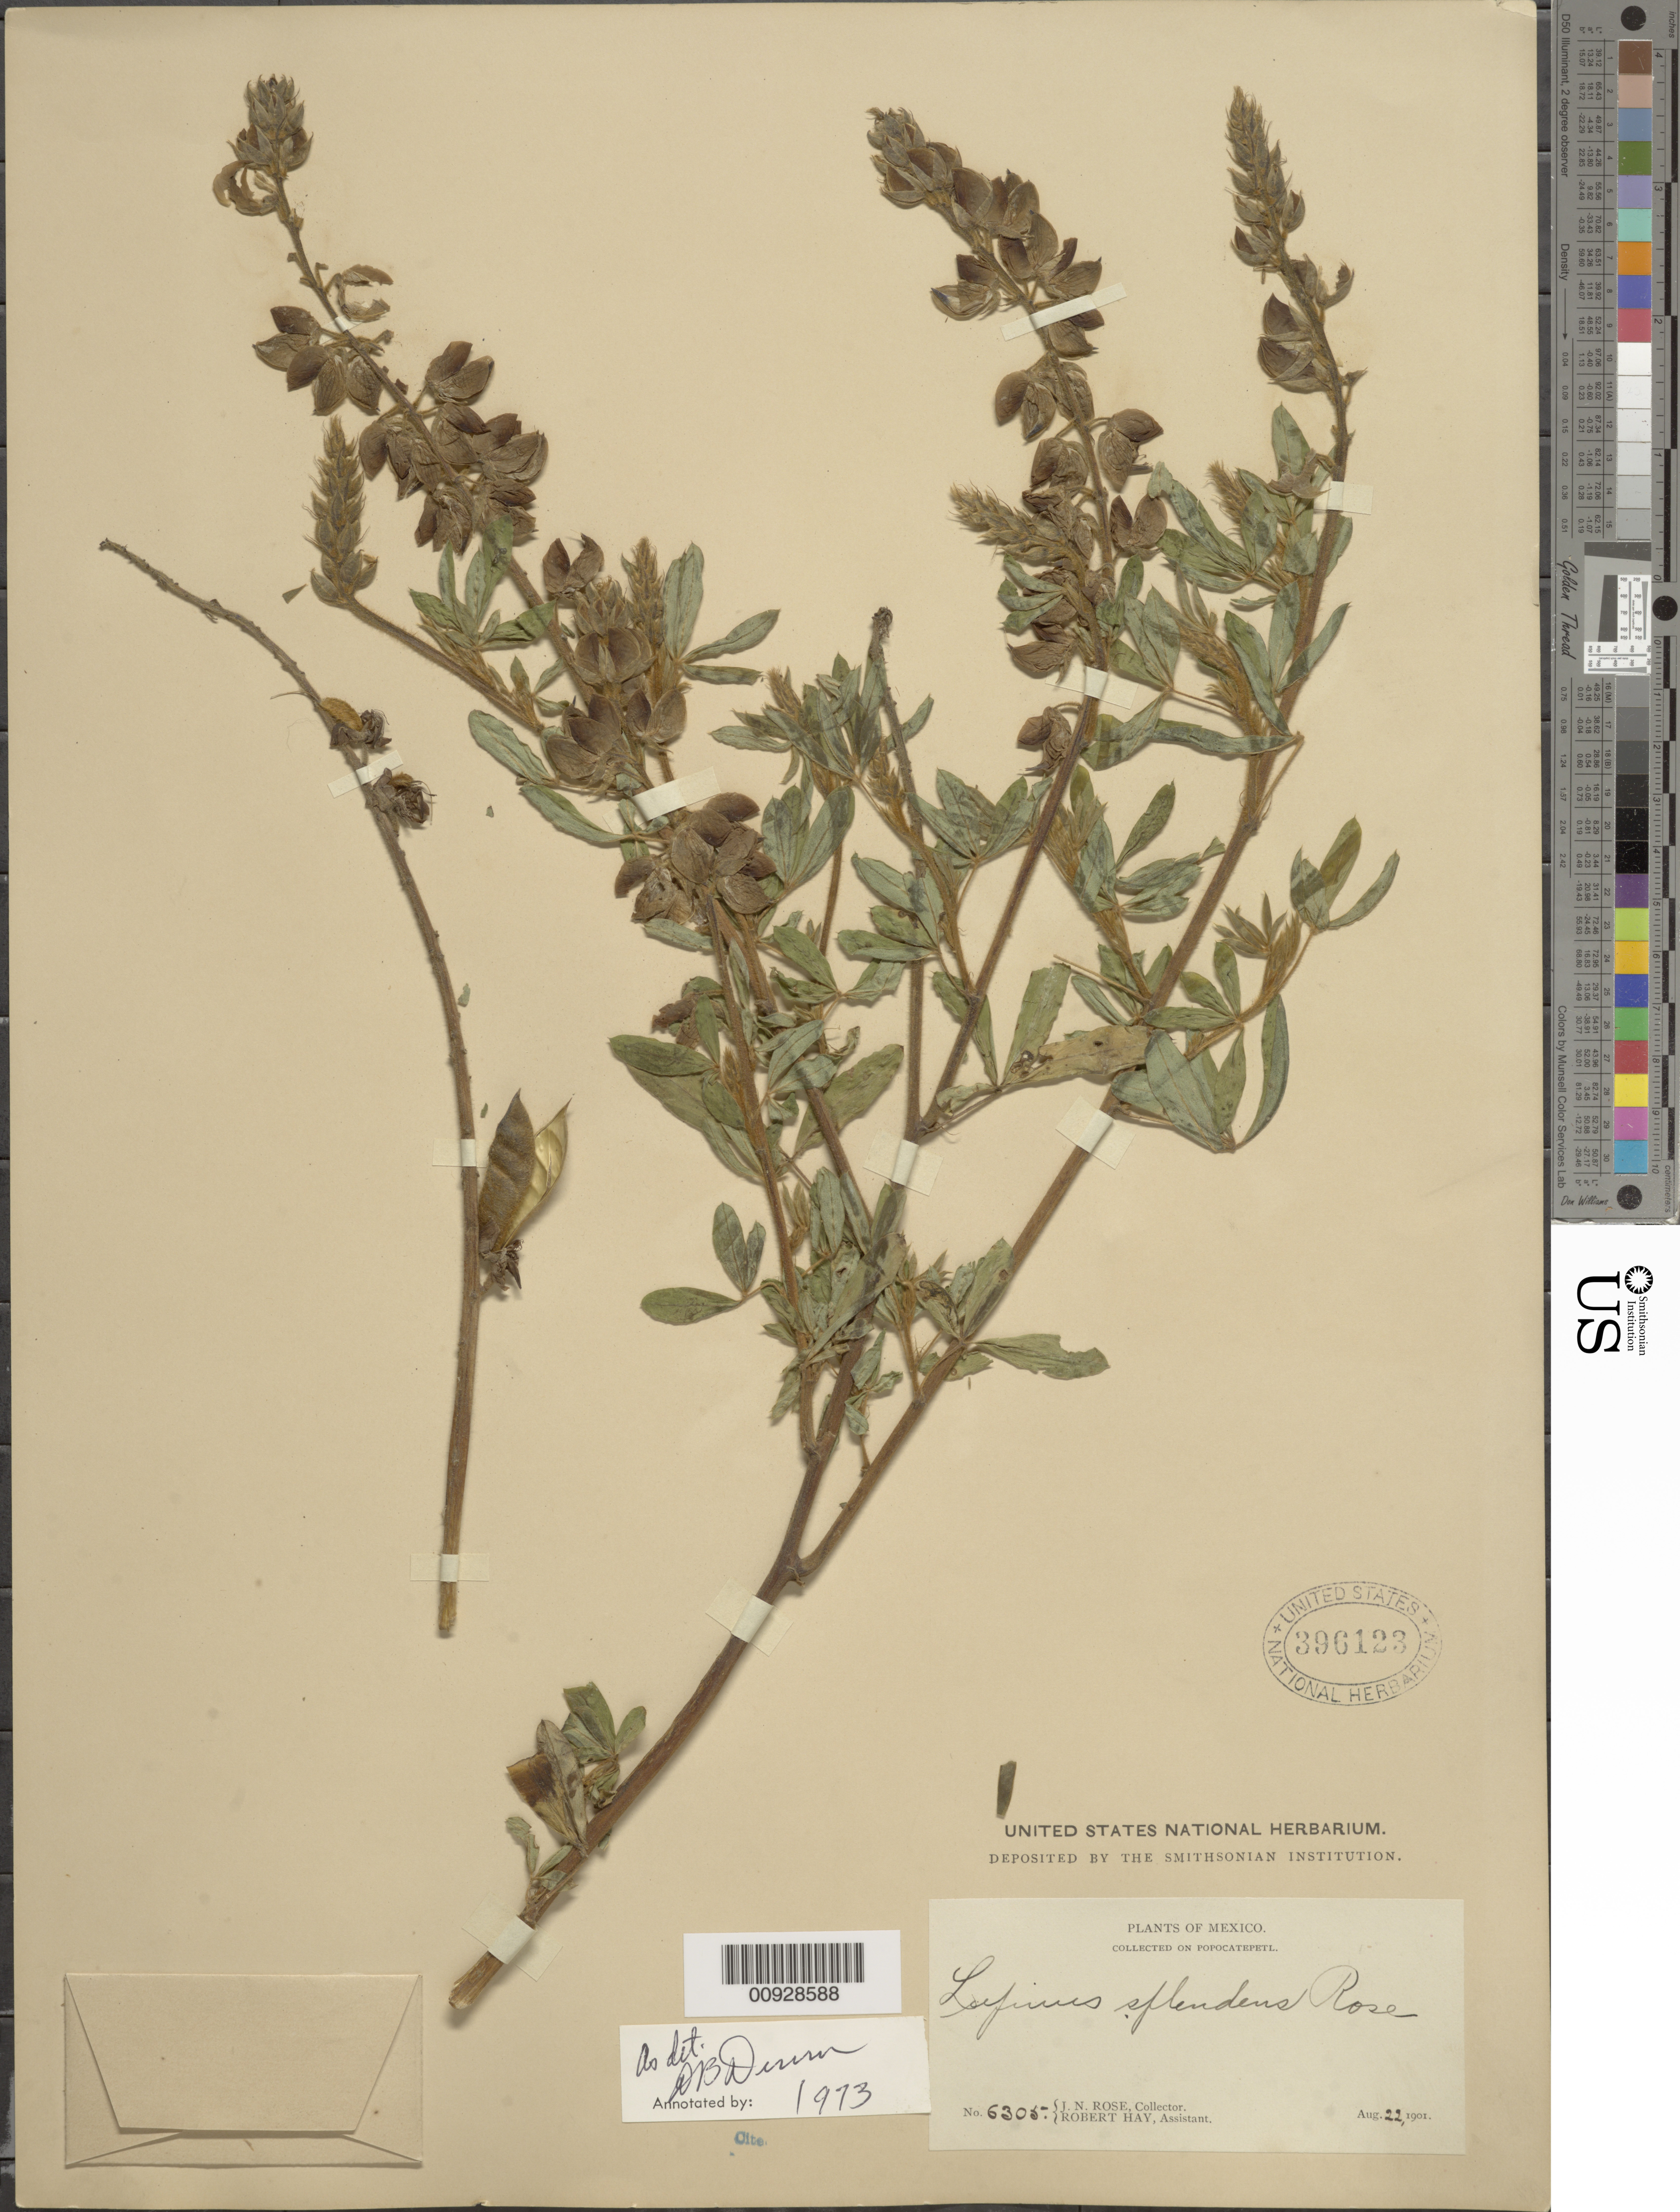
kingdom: Plantae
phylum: Tracheophyta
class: Magnoliopsida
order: Fabales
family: Fabaceae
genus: Lupinus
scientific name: Lupinus splendens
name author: Rose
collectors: J. N. Rose & R. Hay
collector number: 6305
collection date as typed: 22 Aug 1901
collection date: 1901-08-22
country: Mexico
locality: Popocatepetl.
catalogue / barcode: US 396123